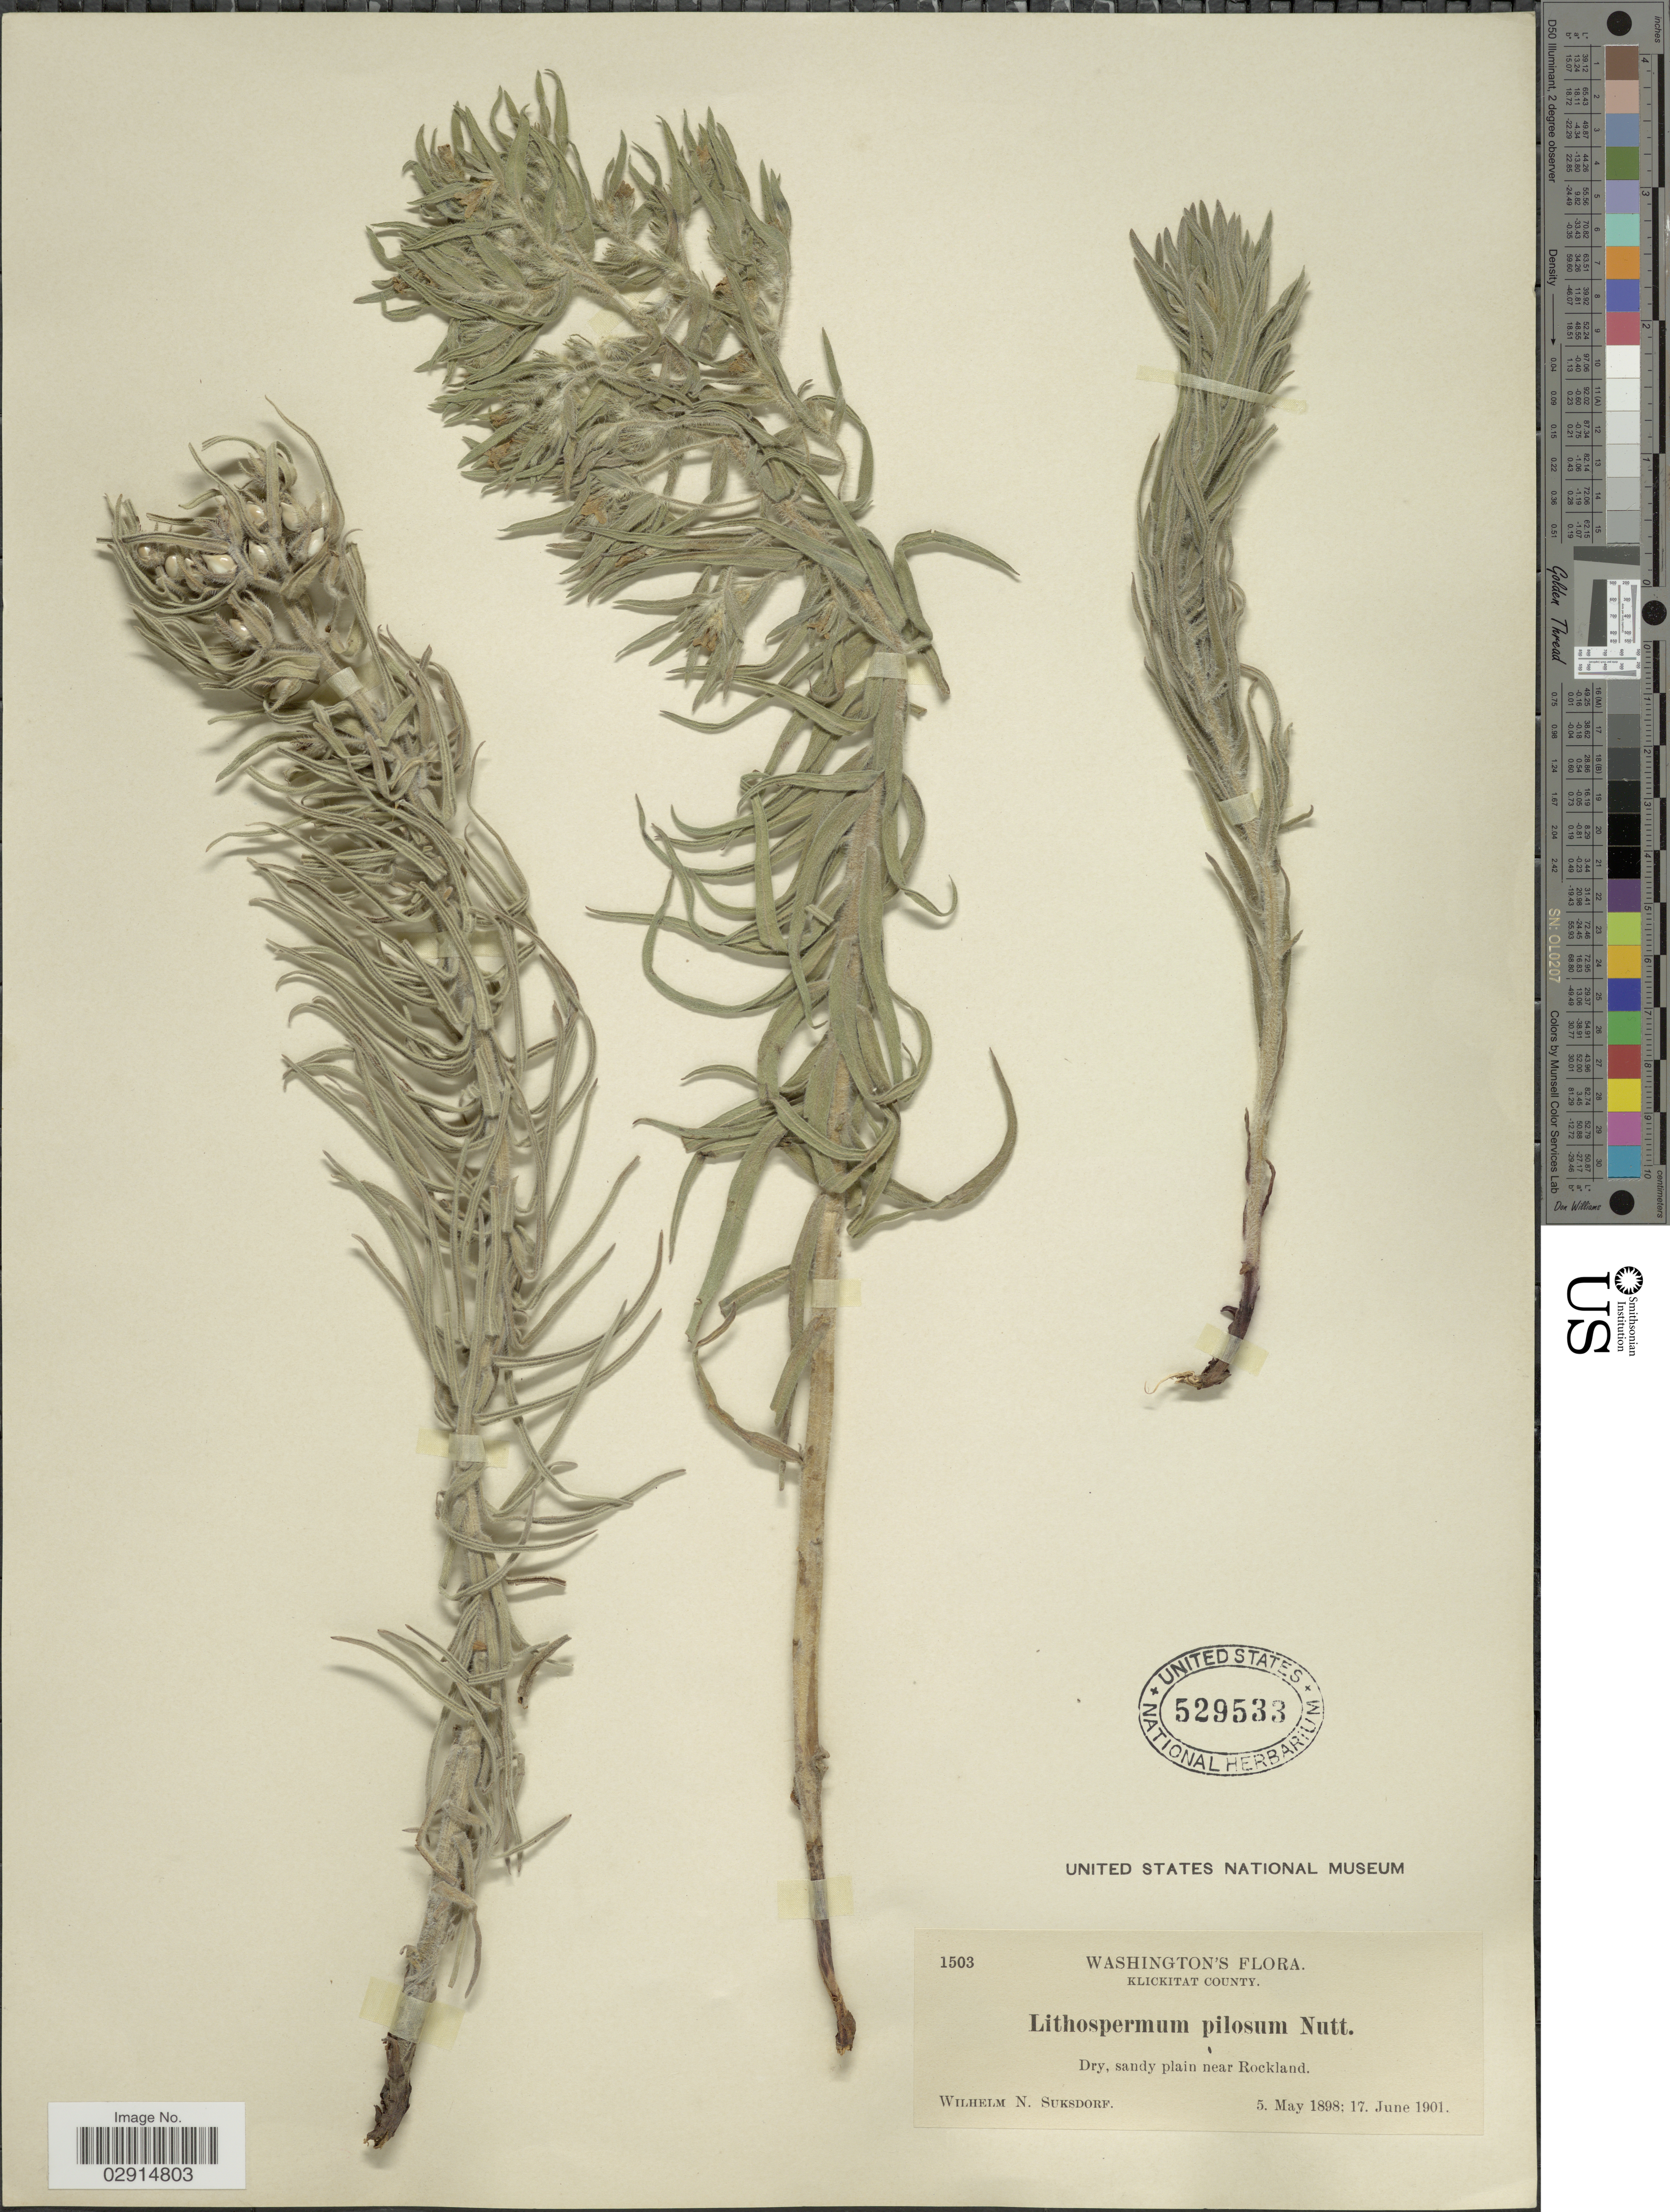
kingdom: Plantae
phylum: Tracheophyta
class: Magnoliopsida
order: Boraginales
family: Boraginaceae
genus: Lithospermum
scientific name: Lithospermum ruderale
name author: Douglas ex Lehm.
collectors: W. N. Suksdorf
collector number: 1503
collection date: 1898-05-05/1901-06-17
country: United States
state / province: Washington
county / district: Klickitat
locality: Klickitat County, Dry, sandy plain near Rockland.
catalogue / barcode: US 529533